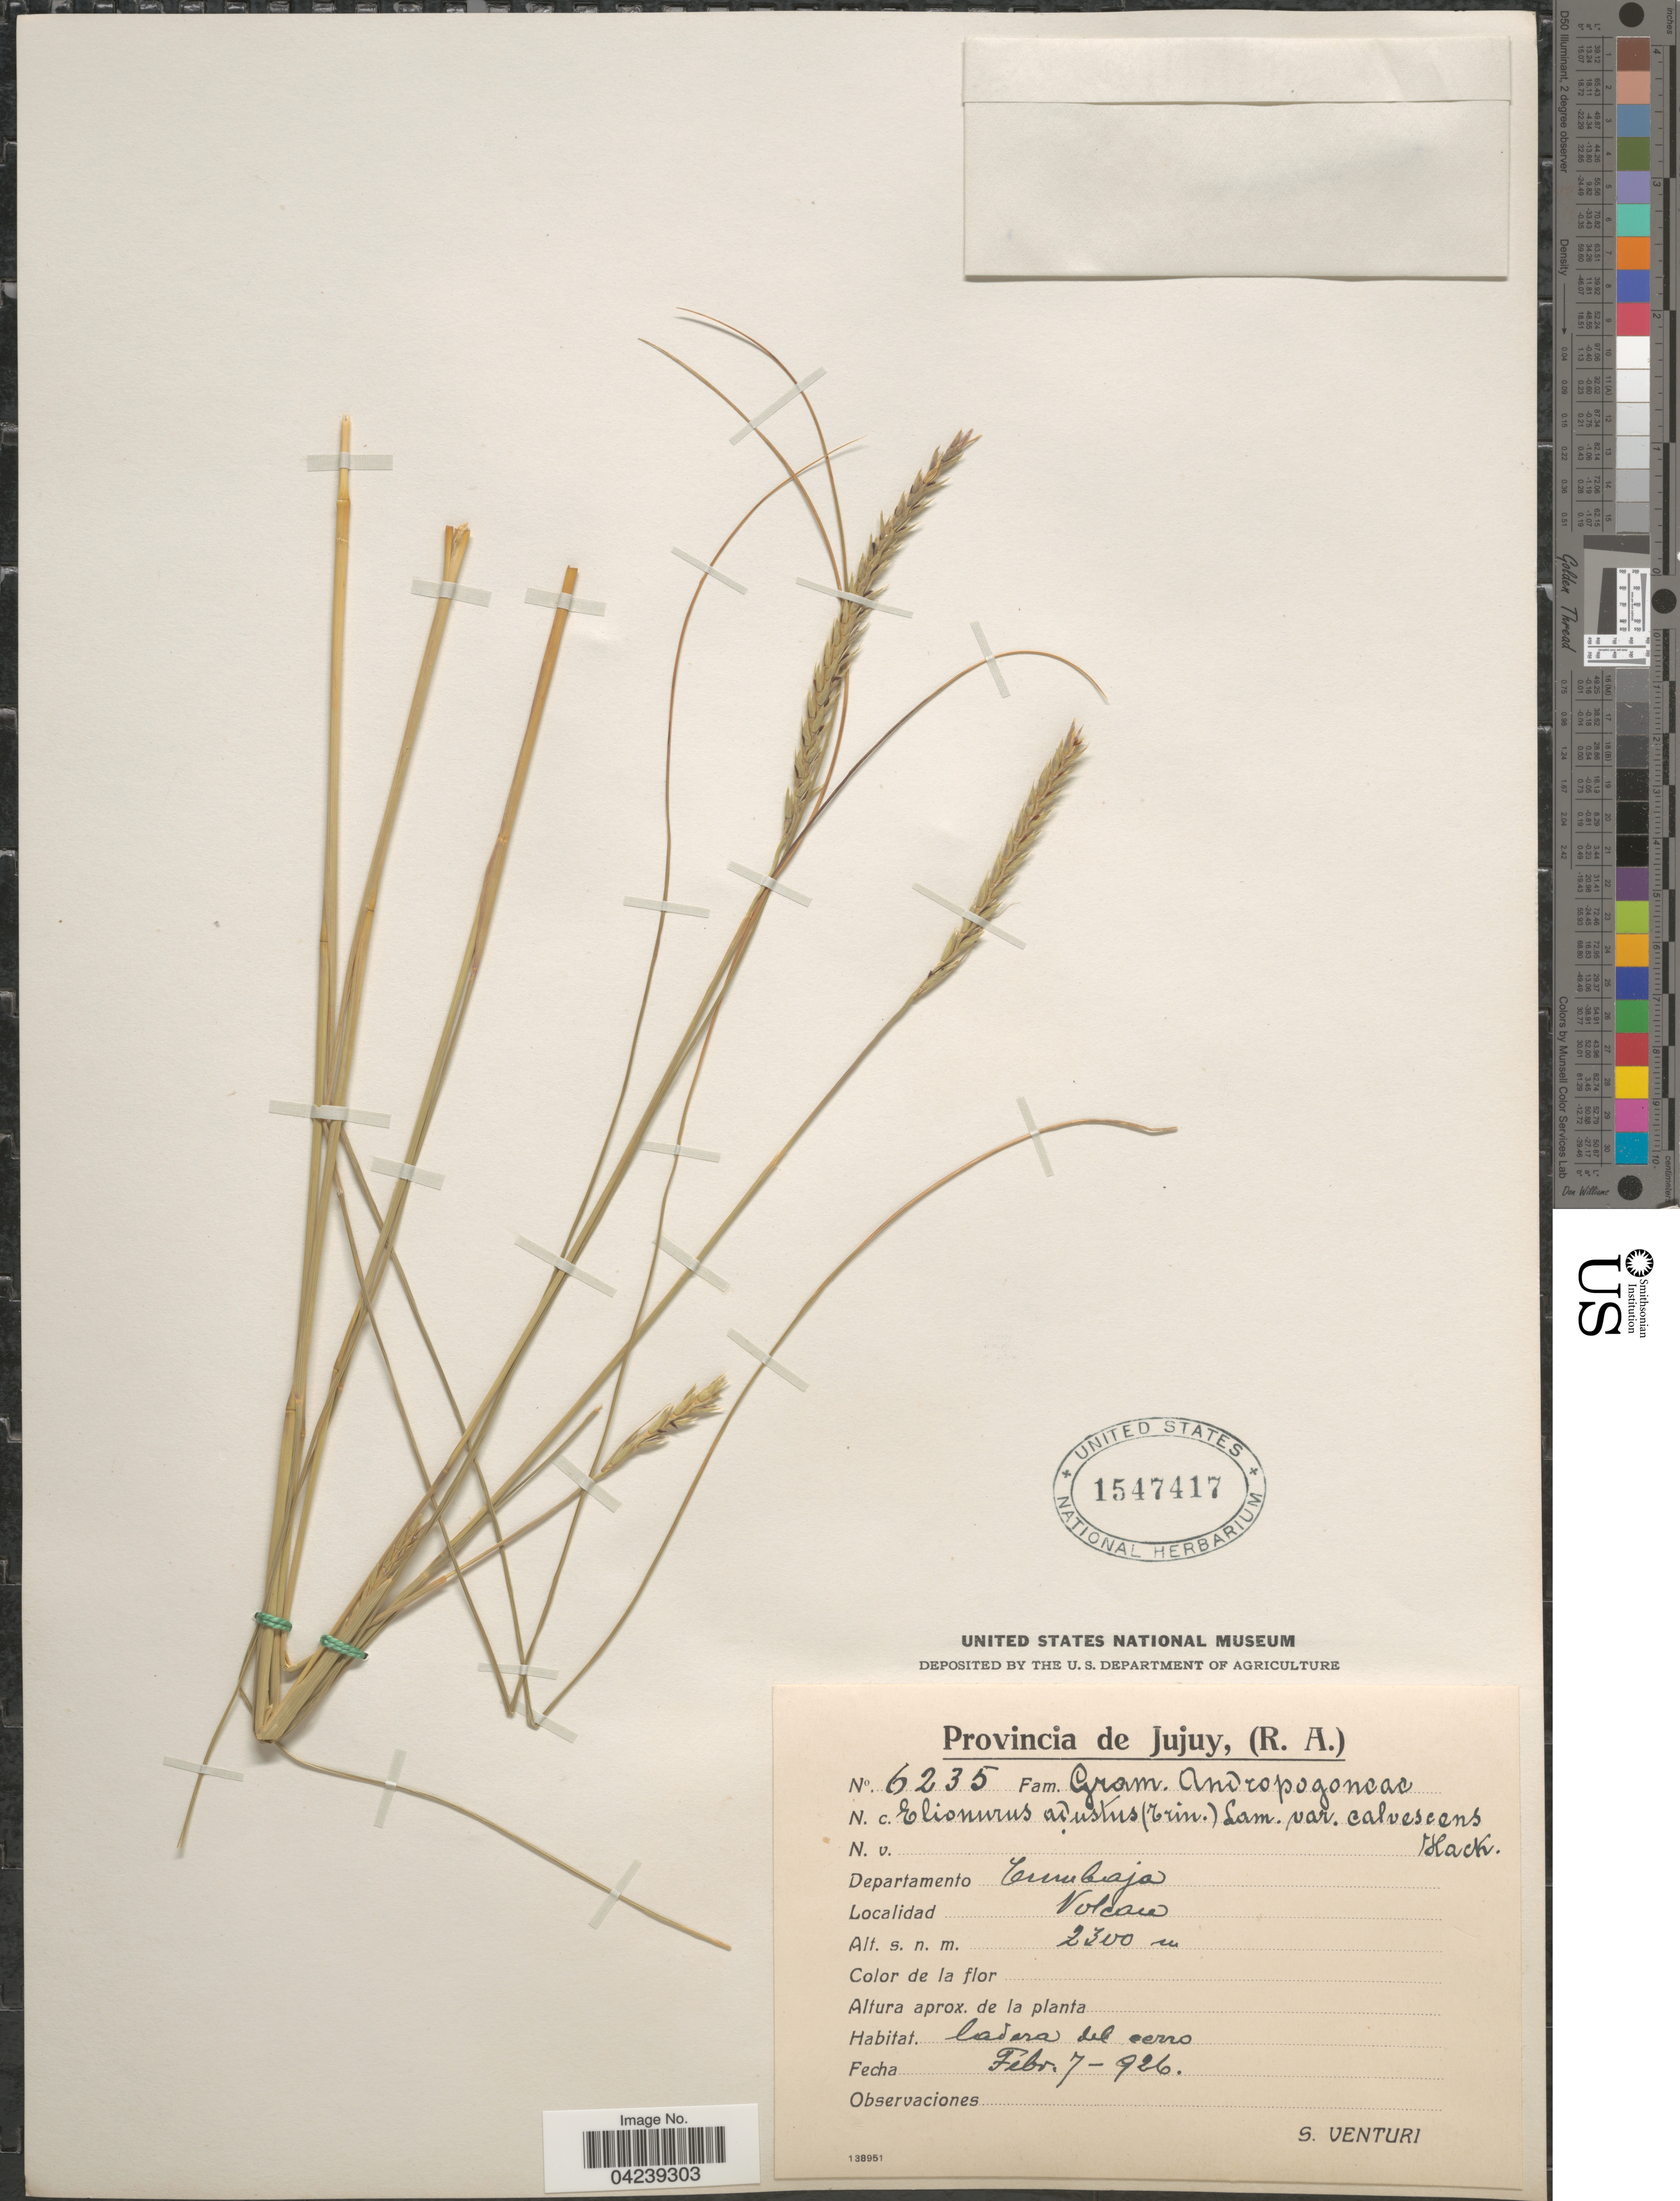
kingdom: Plantae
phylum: Tracheophyta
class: Liliopsida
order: Poales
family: Poaceae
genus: Elionurus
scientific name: Elionurus tripsacoides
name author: Humb. & Bonpl. ex Willd.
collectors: S. Venturi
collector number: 6235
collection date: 1926-02-07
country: Argentina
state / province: Jujuy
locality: (R.A.) Departamento Tumbaya. Volcan.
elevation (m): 2300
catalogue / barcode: US 1547417